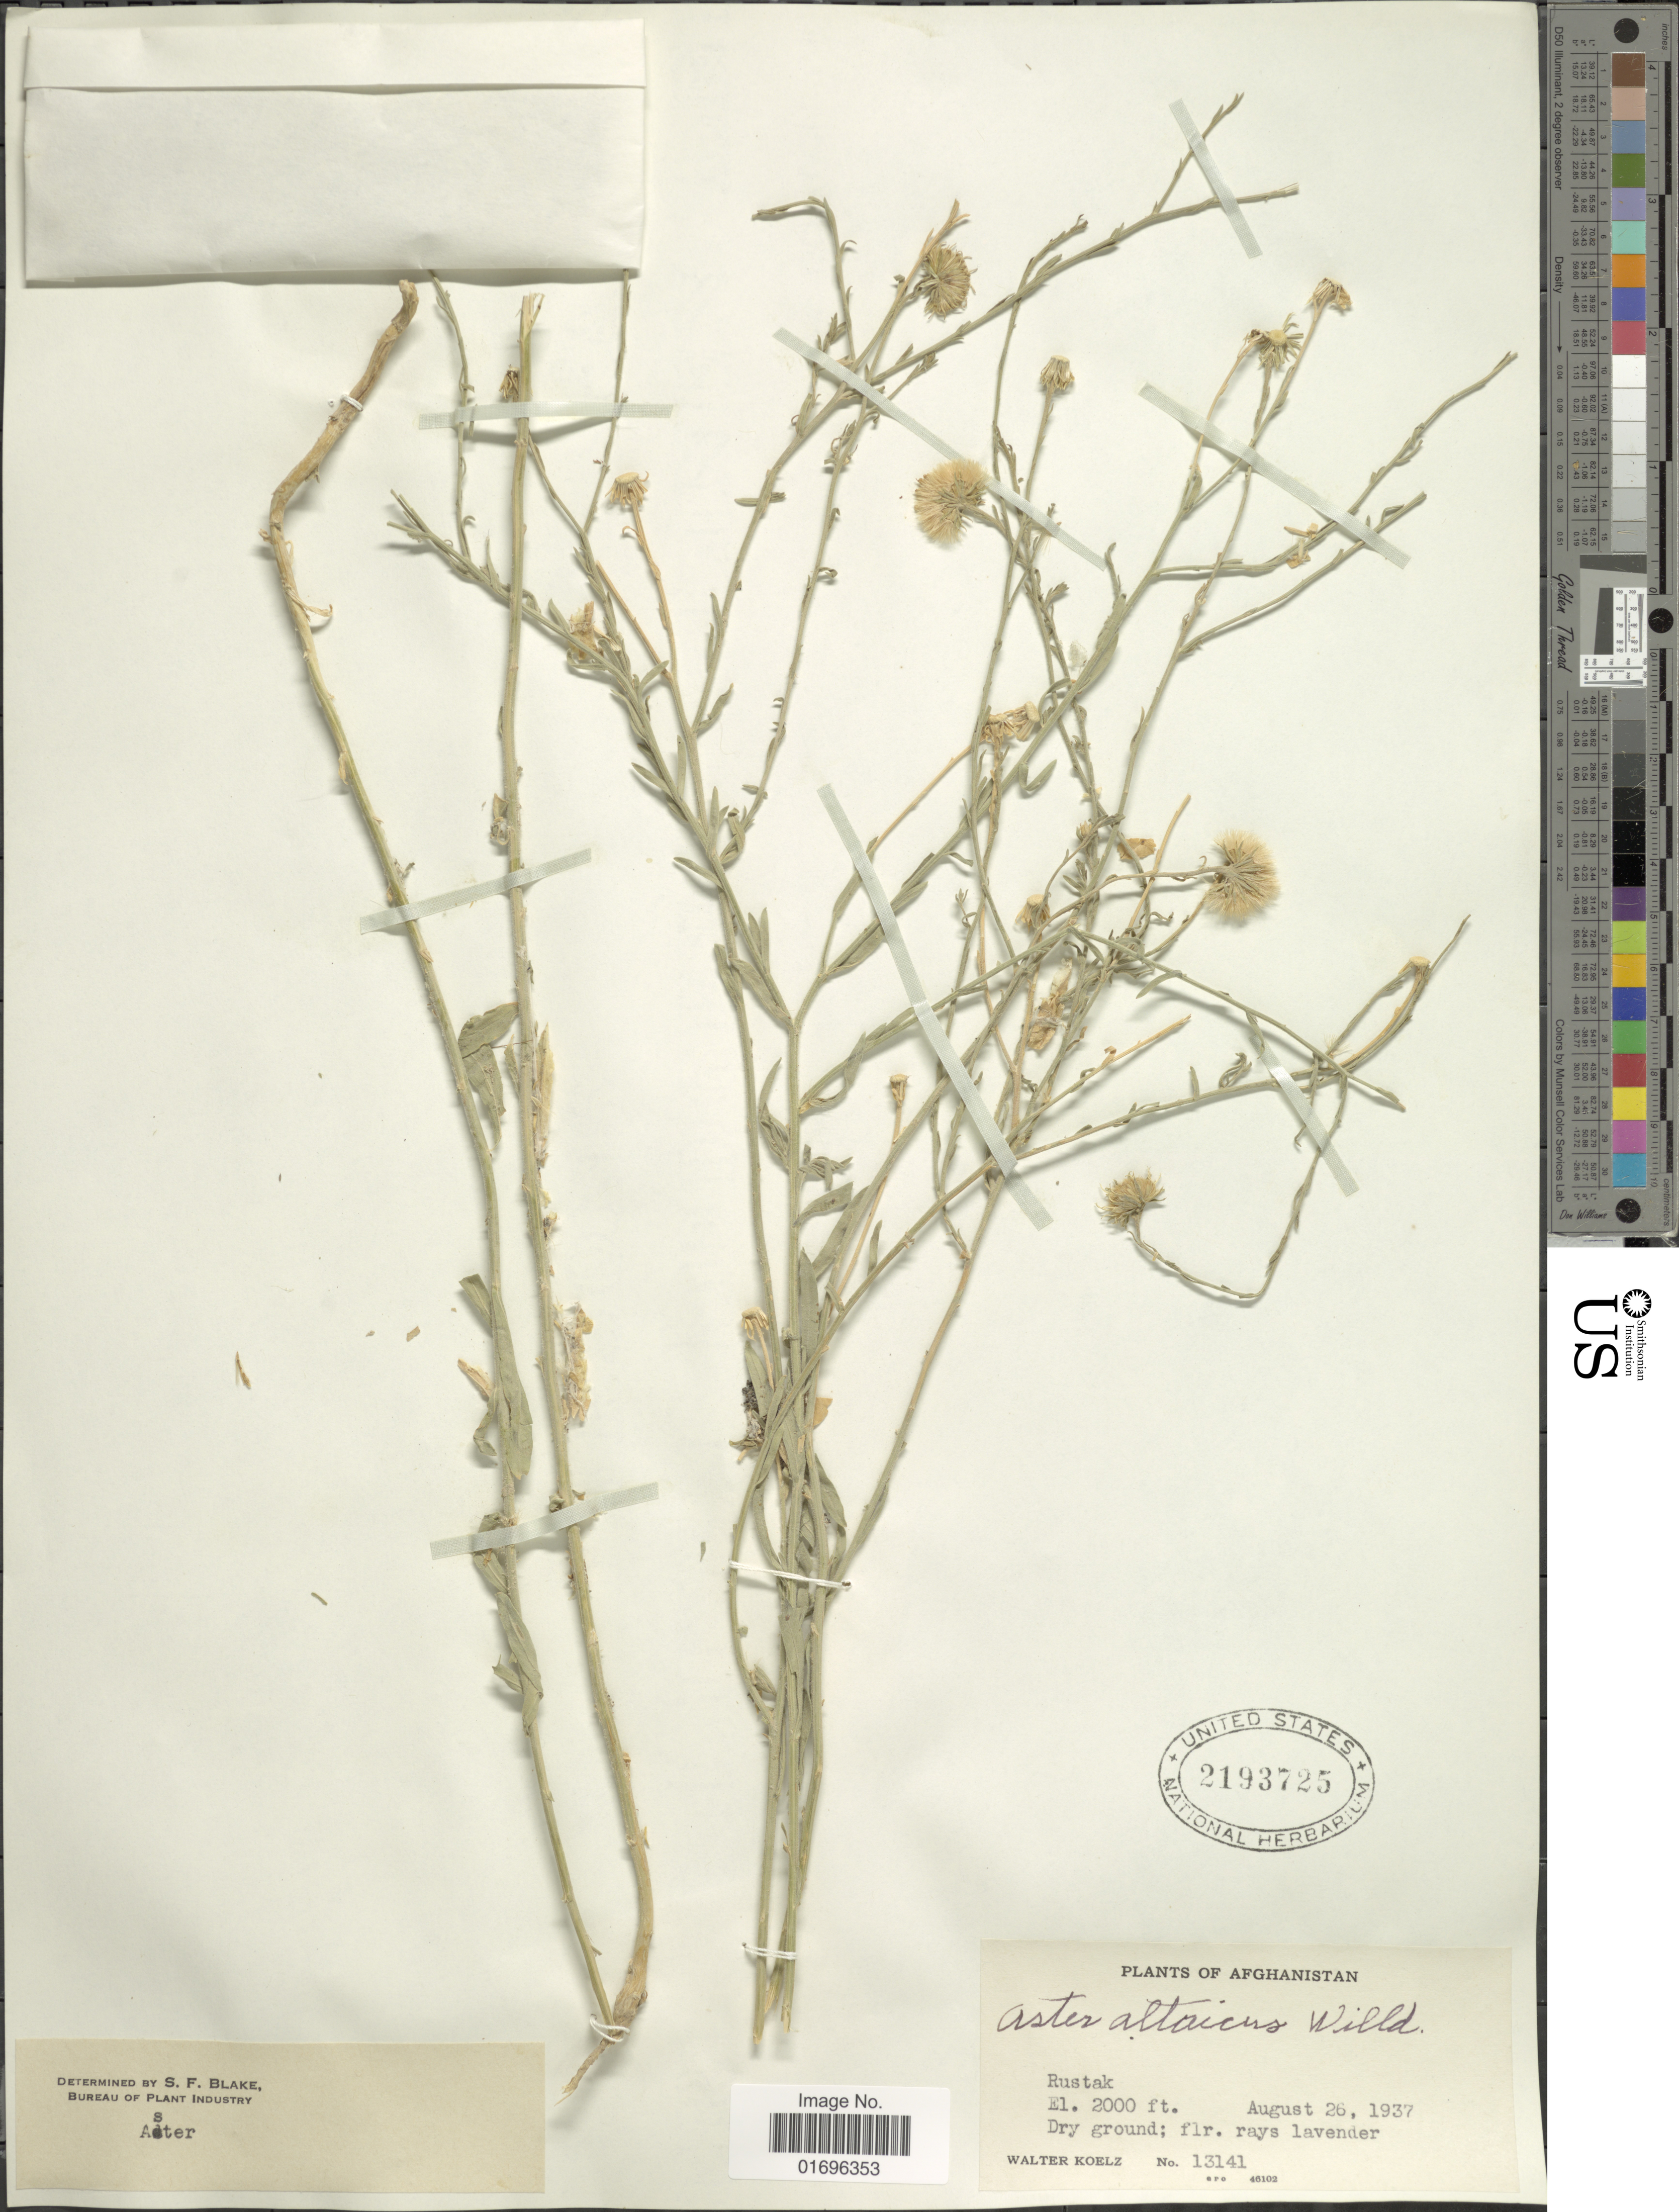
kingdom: Plantae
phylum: Tracheophyta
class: Magnoliopsida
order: Asterales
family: Asteraceae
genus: Aster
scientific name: Aster altaicus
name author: Willd.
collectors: W. N. Koelz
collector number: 13141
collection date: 1937-08-26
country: Afghanistan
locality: Rustak.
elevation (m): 610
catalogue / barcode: US 2193725